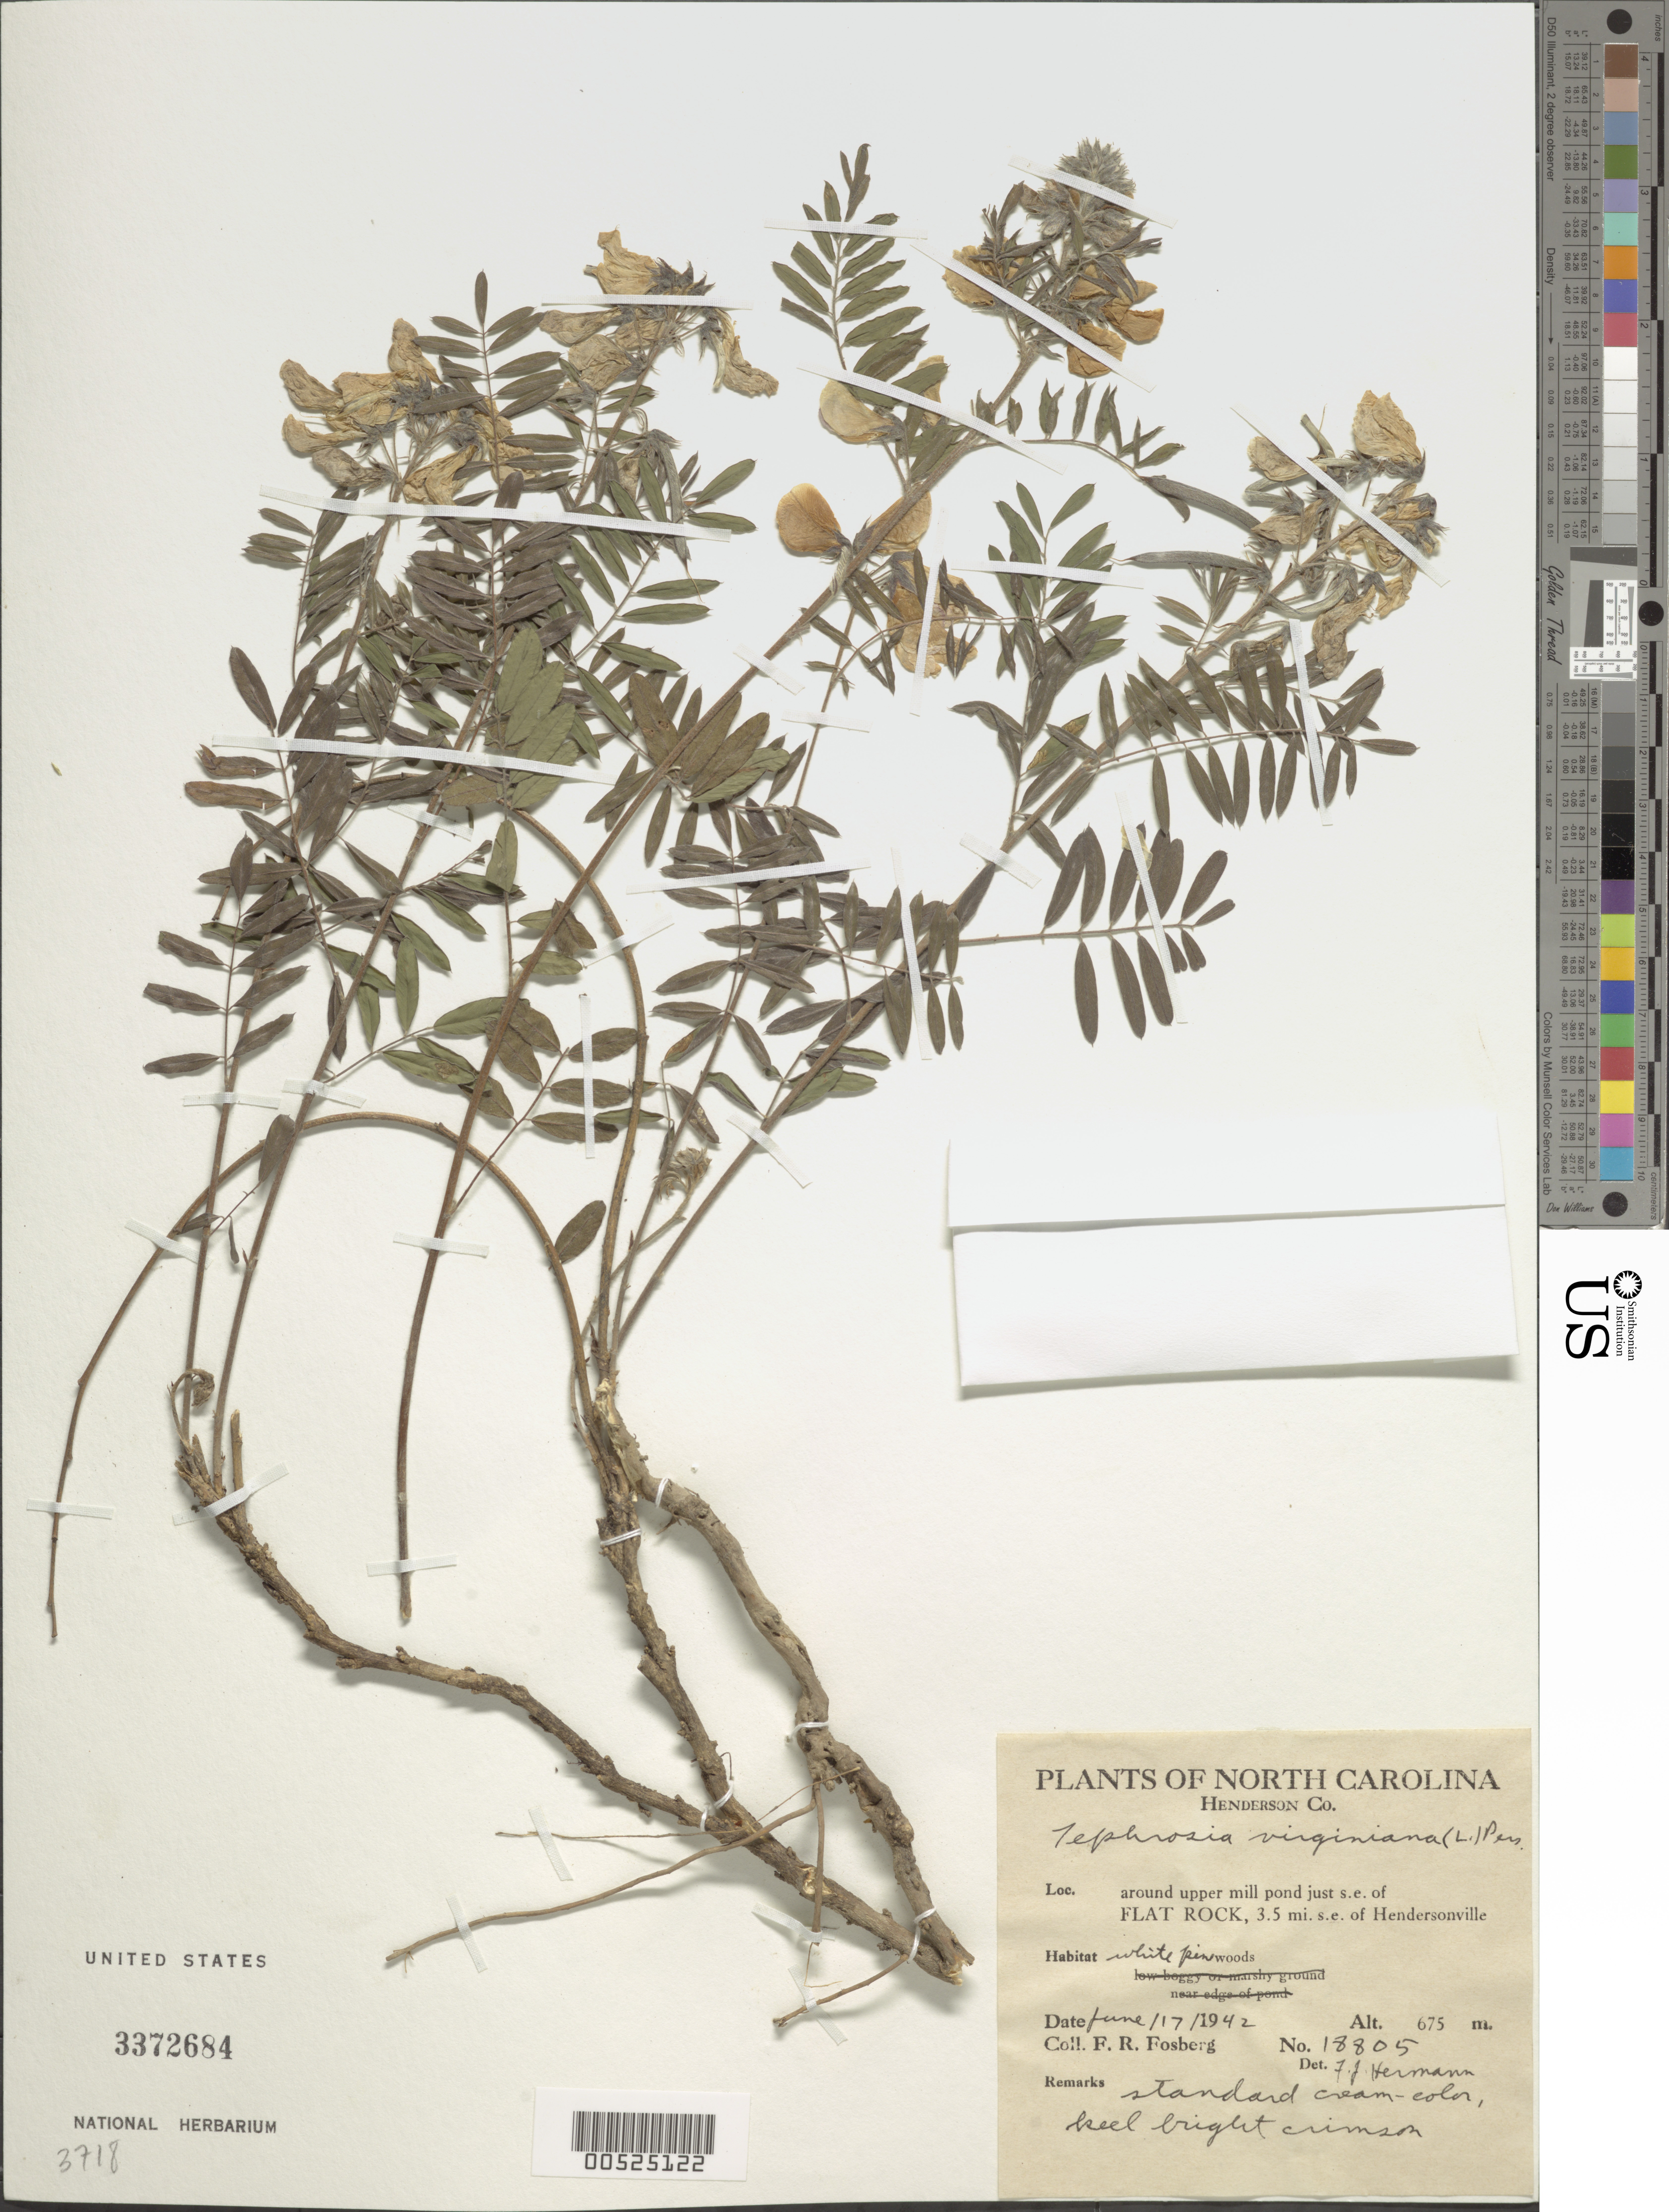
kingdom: Plantae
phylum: Tracheophyta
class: Magnoliopsida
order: Fabales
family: Fabaceae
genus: Tephrosia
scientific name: Tephrosia virginiana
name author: (L.) Pers.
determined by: Hermann, F. J.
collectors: F. R. Fosberg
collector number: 18805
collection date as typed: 17 Jun 1942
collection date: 1942-06-17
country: United States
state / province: North Carolina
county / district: Henderson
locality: Around upper mill pond just se of flat rock, 3.5 mi. se of hendersonville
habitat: White pine woods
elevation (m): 675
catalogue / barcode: US 3372684